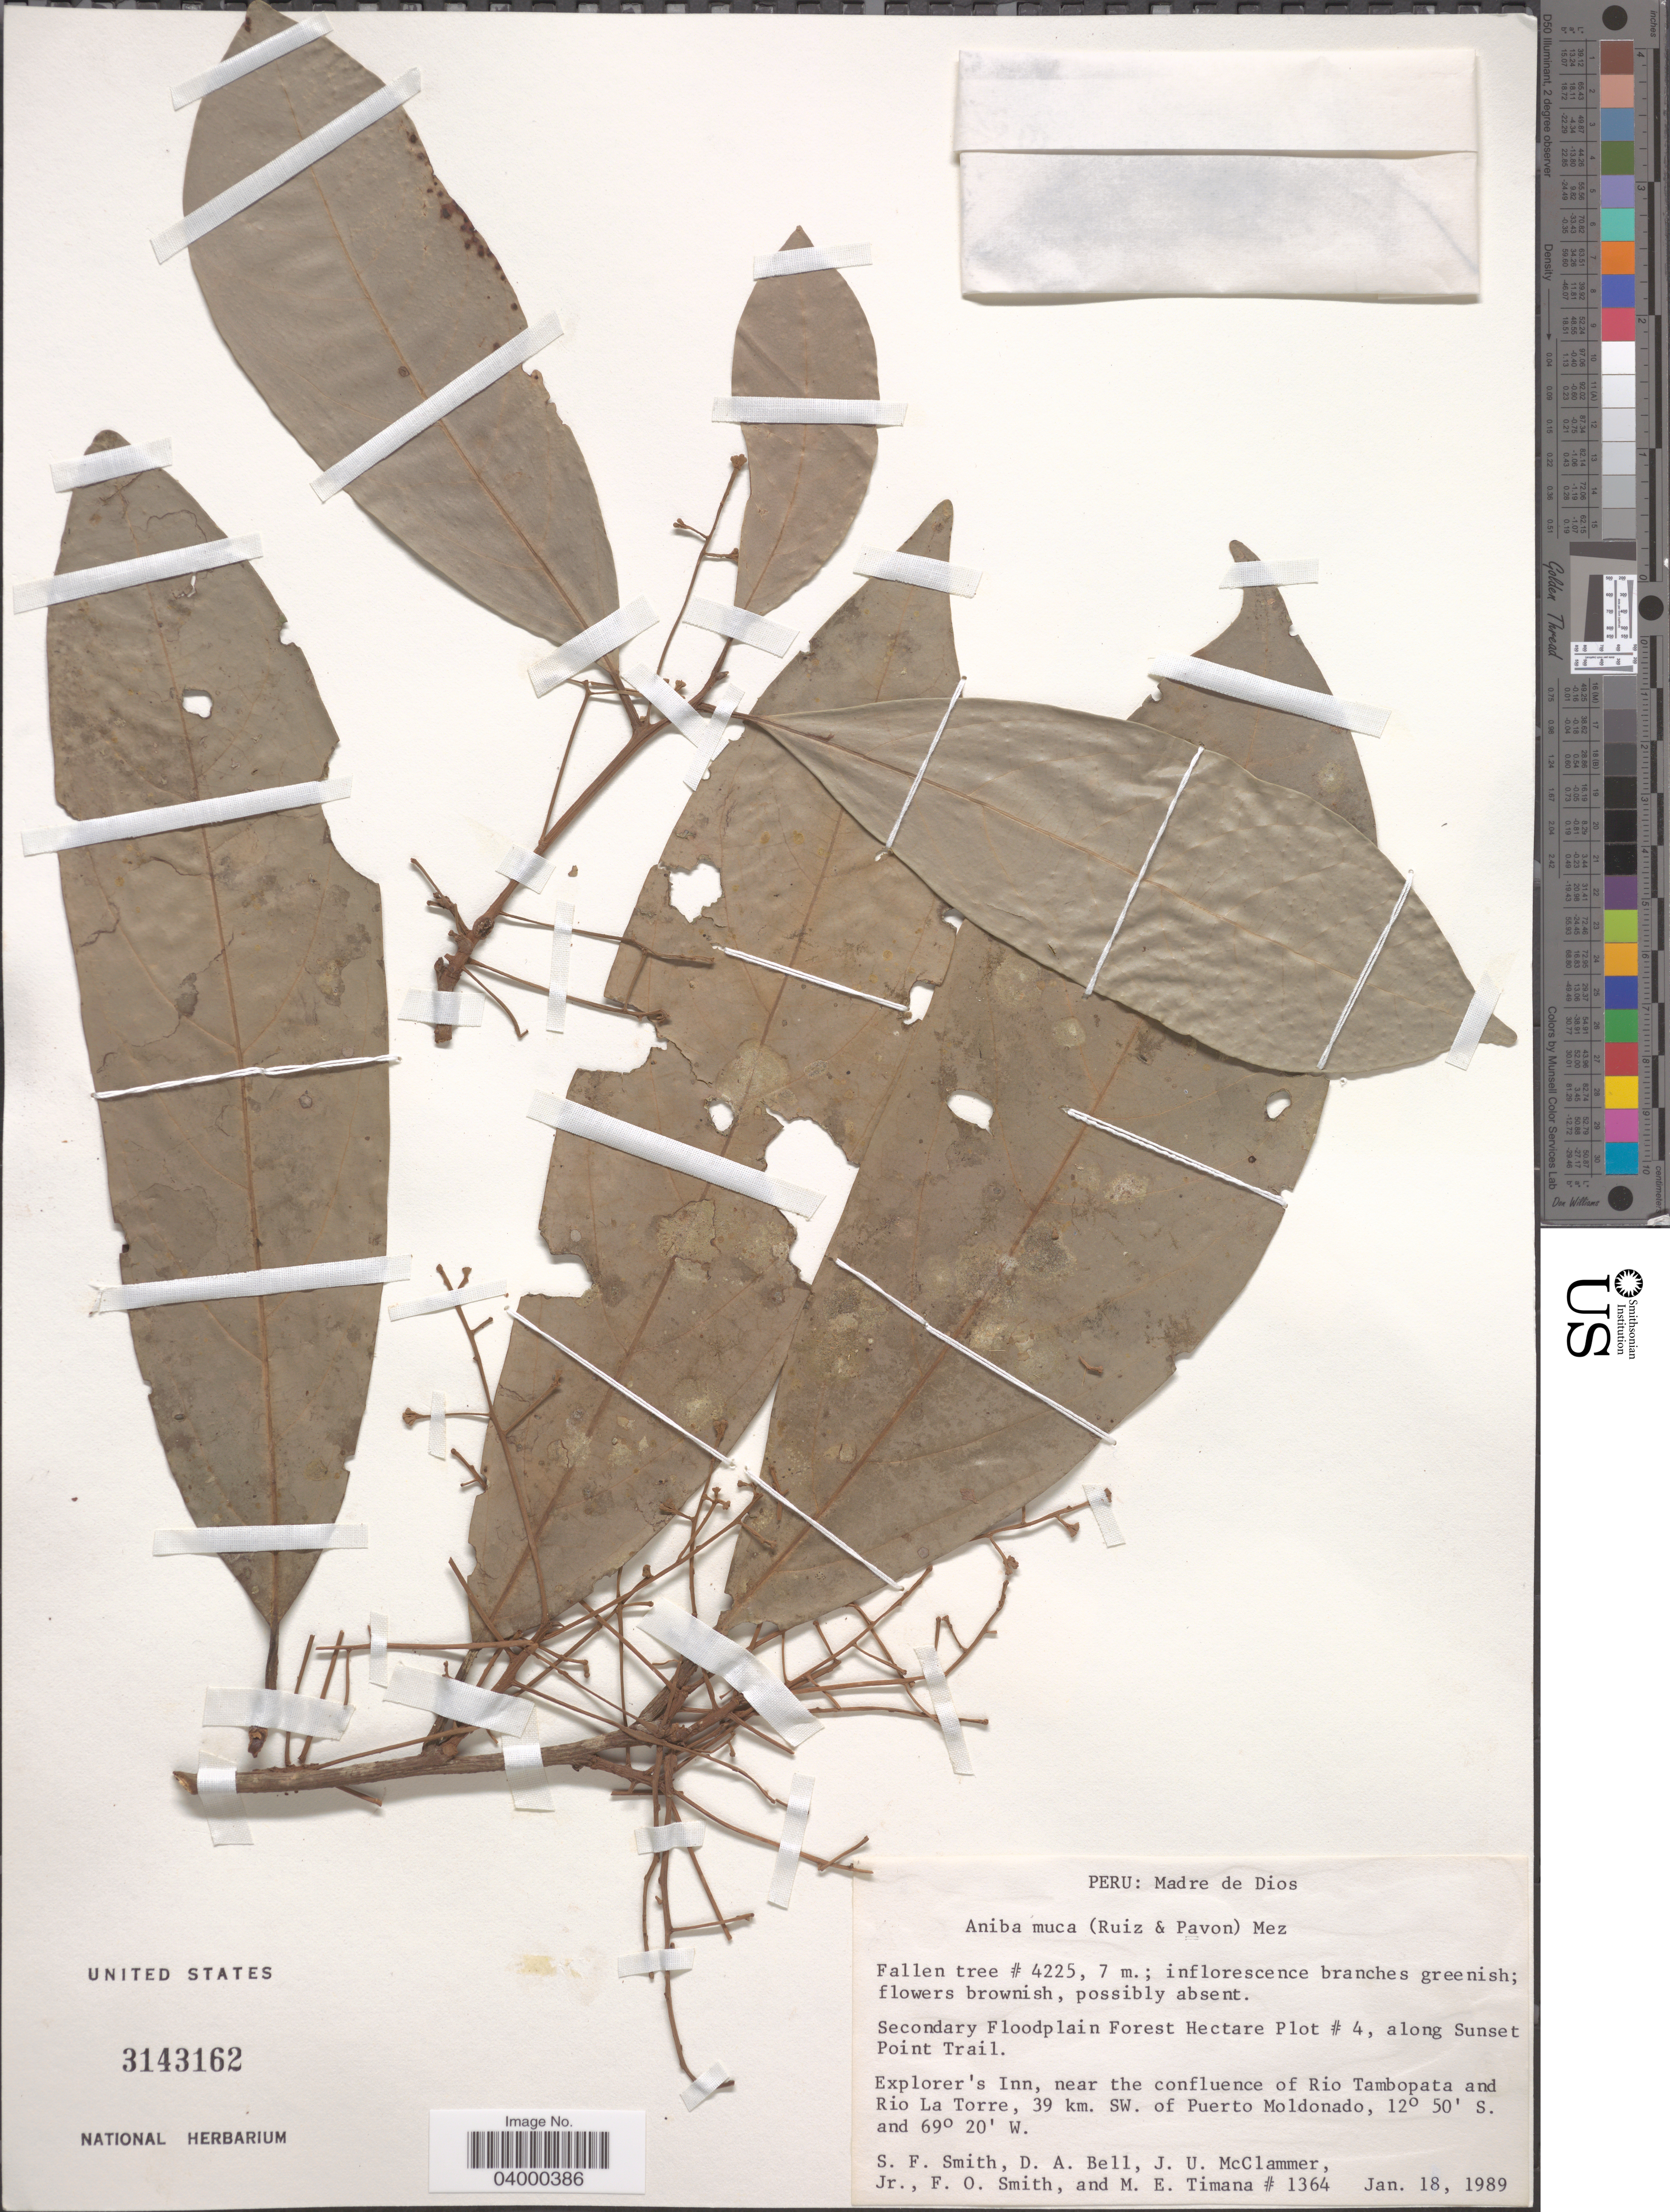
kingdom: Plantae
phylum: Tracheophyta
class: Magnoliopsida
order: Laurales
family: Lauraceae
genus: Aniba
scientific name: Aniba muca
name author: (Ruiz & Pav.) Mez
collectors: S.F. Smith, D. A. Bell, J. McClammer Jr. & F. Smith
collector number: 1364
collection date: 1989-01-18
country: Peru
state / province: Madre de Dios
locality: Secondary Floodplain Forest Hectare Plot # 4, along Sunset Point Trail. Explorer's Inn, near the confluence of Rio Tambopata and Rio La Torre, 39 km. SW. of Puerto Moldonado.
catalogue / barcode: US 3143162